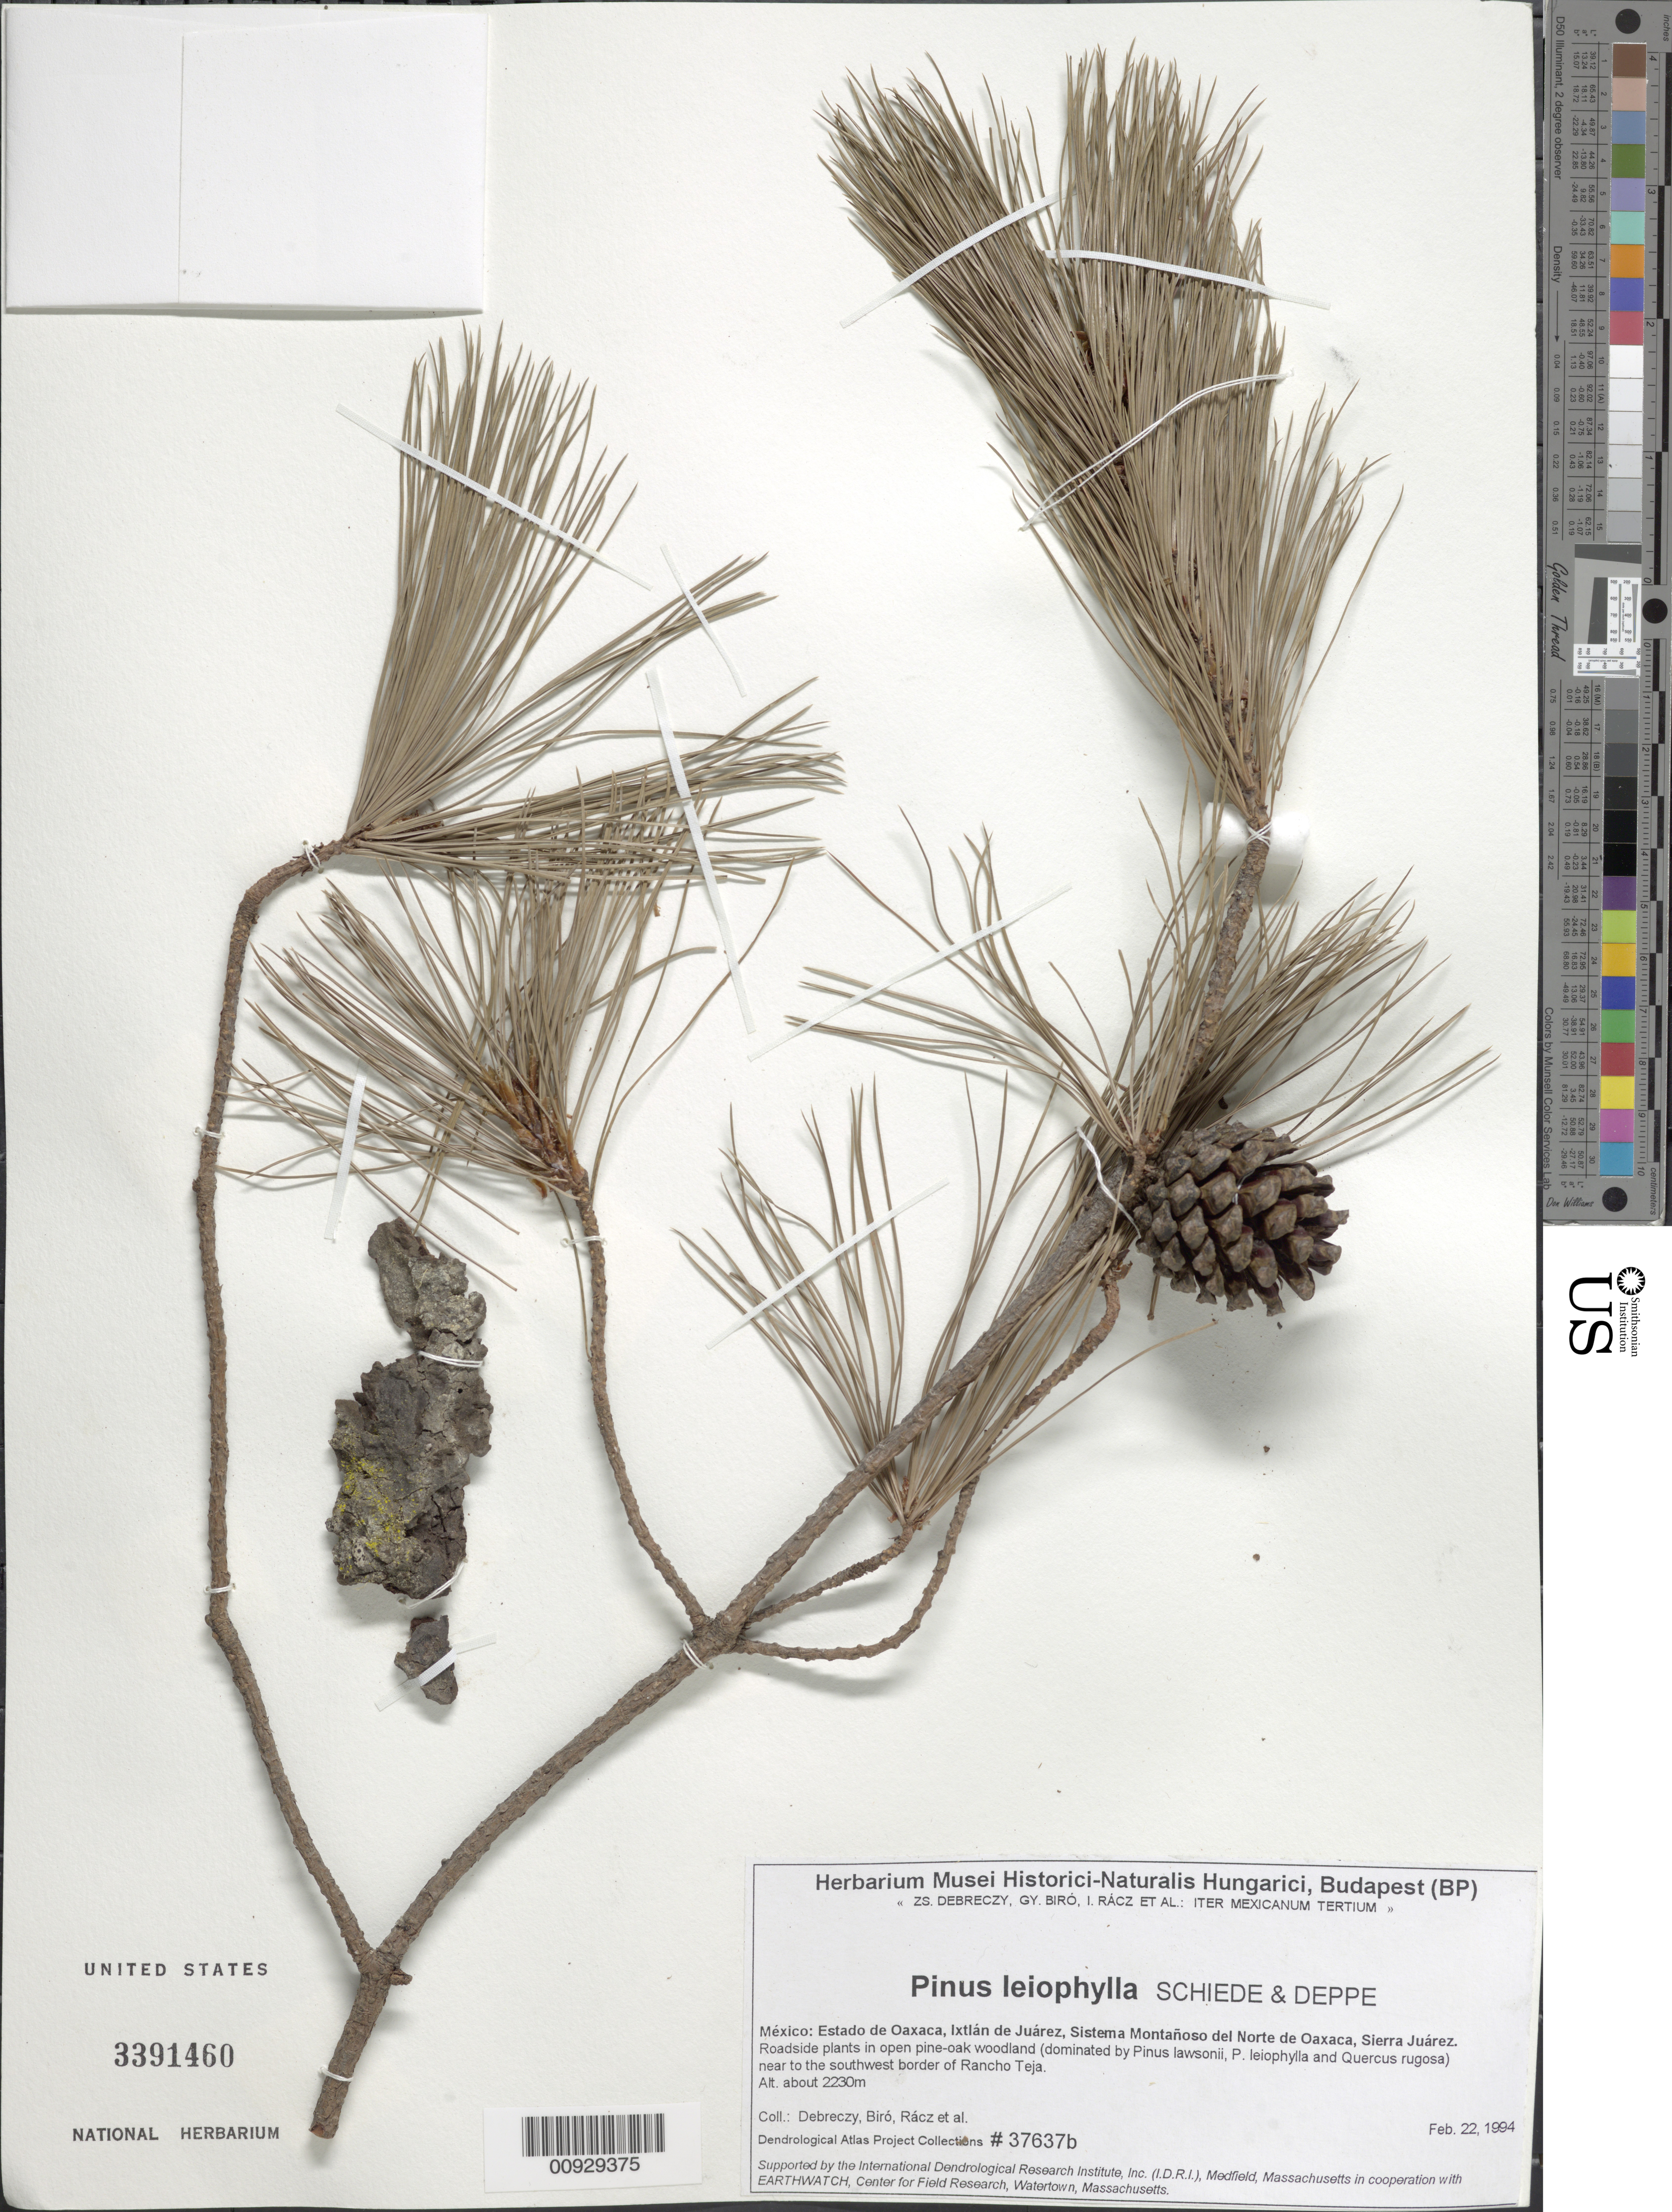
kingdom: Plantae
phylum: Tracheophyta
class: Pinopsida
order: Pinales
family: Pinaceae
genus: Pinus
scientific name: Pinus leiophylla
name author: Schiede ex Schltdl. & Cham.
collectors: Z. Debreczy, G. Biro, I. Rácz & et al.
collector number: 37637 b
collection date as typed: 22 Feb 1994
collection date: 1994-02-22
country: Mexico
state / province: Oaxaca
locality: Ixtlán de Juárez, Sistema Montañoso del Norte de Oaxaca, Sierra Juárez. Near to the southwest border of Rancho Teja.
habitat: Roadside plants in open pine-oak woodland (dominated by Pinus lawsonii, P. leiophylla and Quercus rugosa).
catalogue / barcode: US 3391460